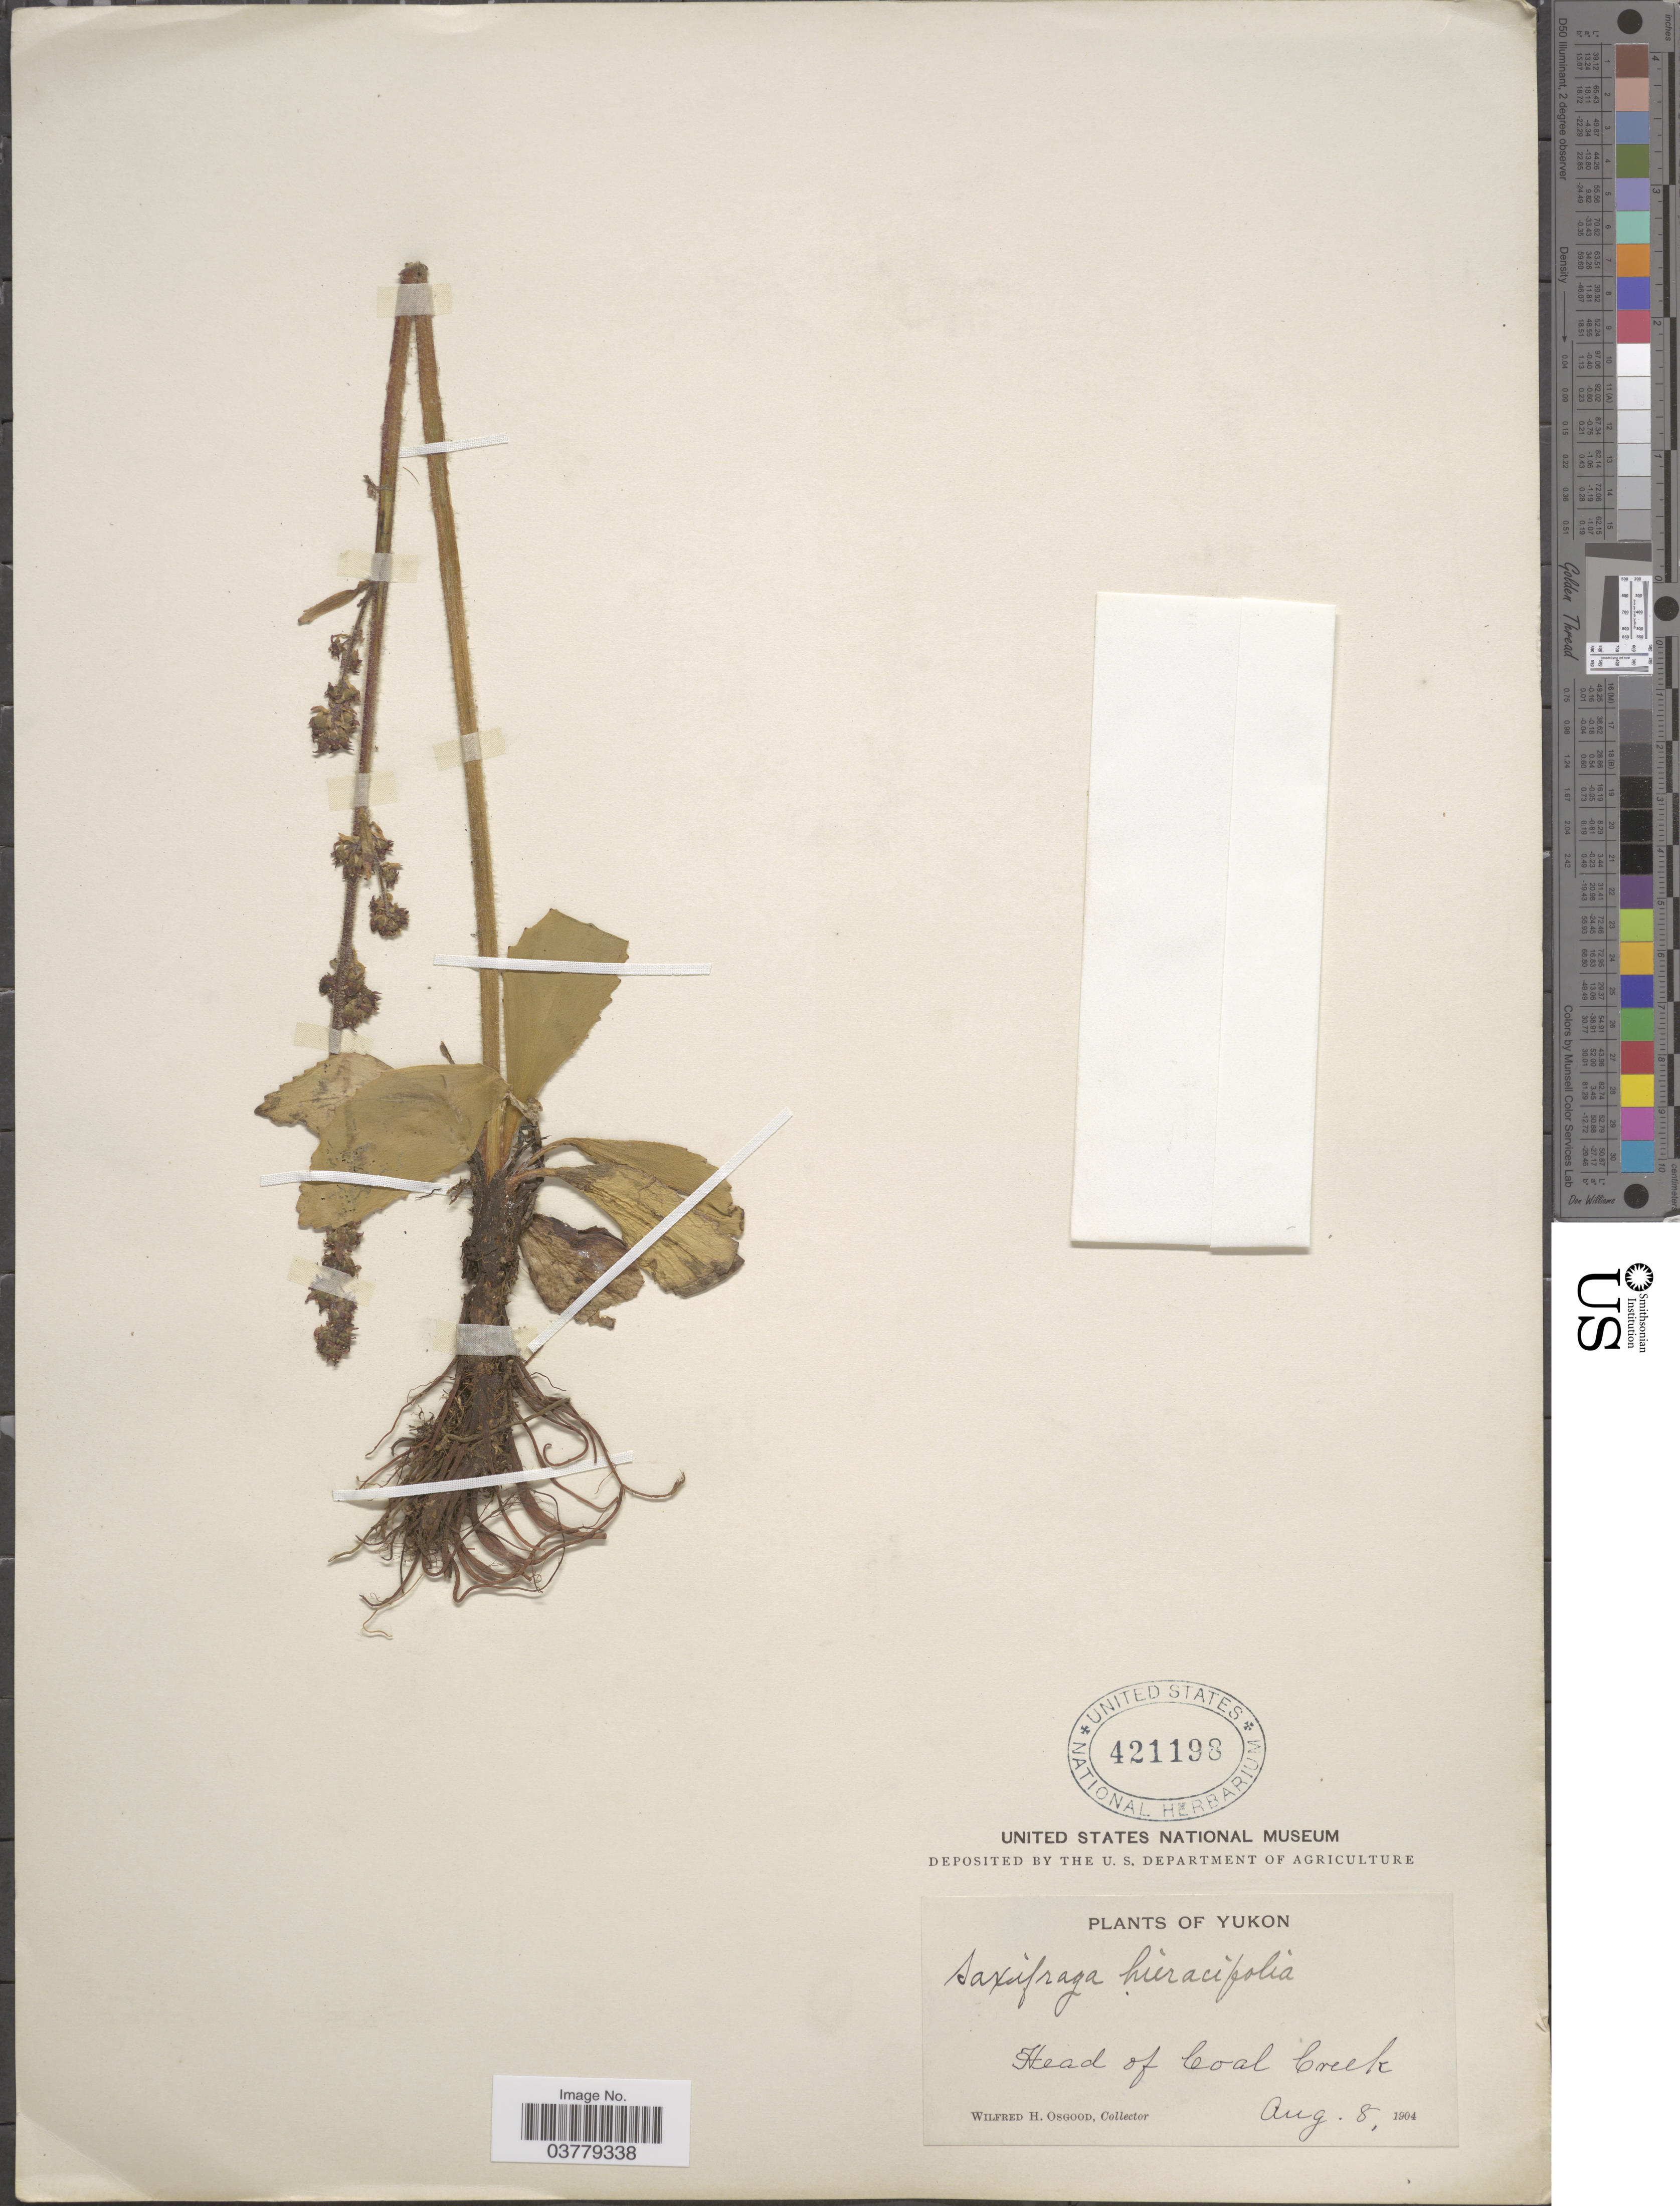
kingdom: Plantae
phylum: Tracheophyta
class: Magnoliopsida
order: Saxifragales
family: Saxifragaceae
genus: Micranthes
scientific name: Micranthes hieraciifolia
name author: (Waldst. & Kit. ex Willd.) Haw.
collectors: W. Osgood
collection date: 1904-08-08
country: Canada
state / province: Yukon Territory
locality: Yukon, Head of Coal Creek.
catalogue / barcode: US 421198